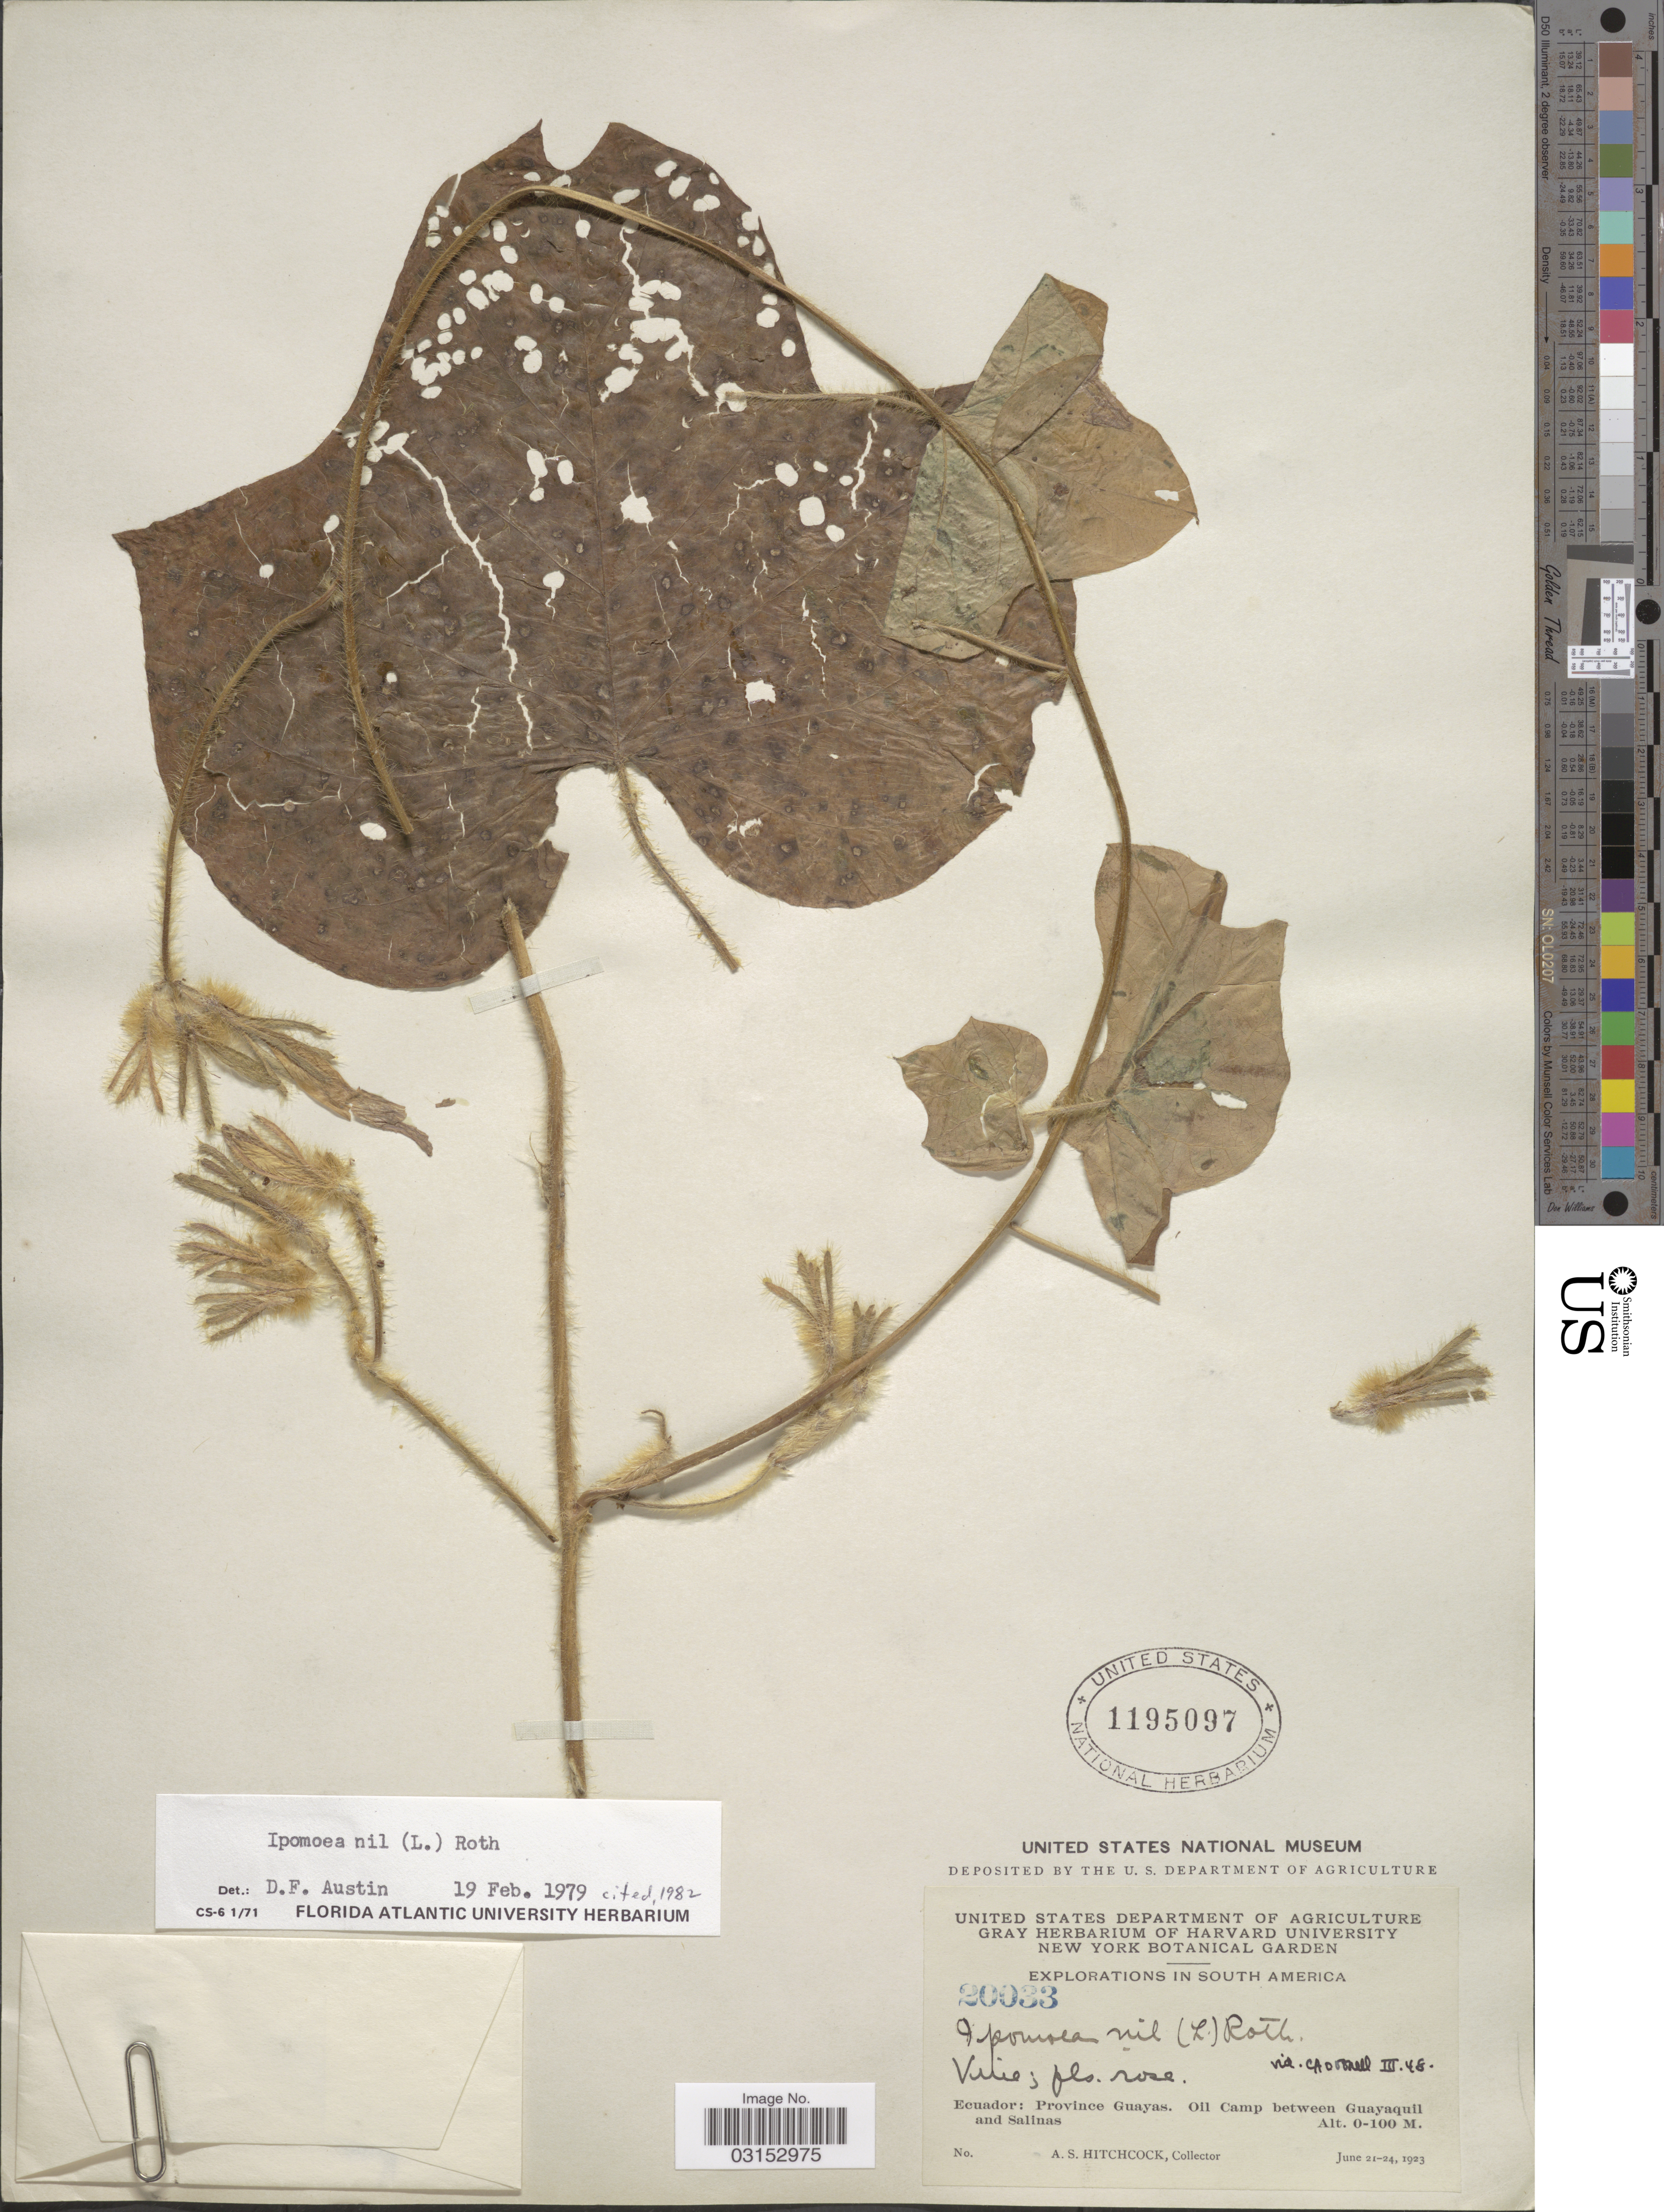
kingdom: Plantae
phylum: Tracheophyta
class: Magnoliopsida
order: Solanales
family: Convolvulaceae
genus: Ipomoea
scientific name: Ipomoea nil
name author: (L.) Roth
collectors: A. S. Hitchcock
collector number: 20033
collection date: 1923-06-21/1923-06-24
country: Ecuador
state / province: Guayas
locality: Oil Camp between Guayaquil and Salinas.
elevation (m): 0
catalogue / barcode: US 1195097